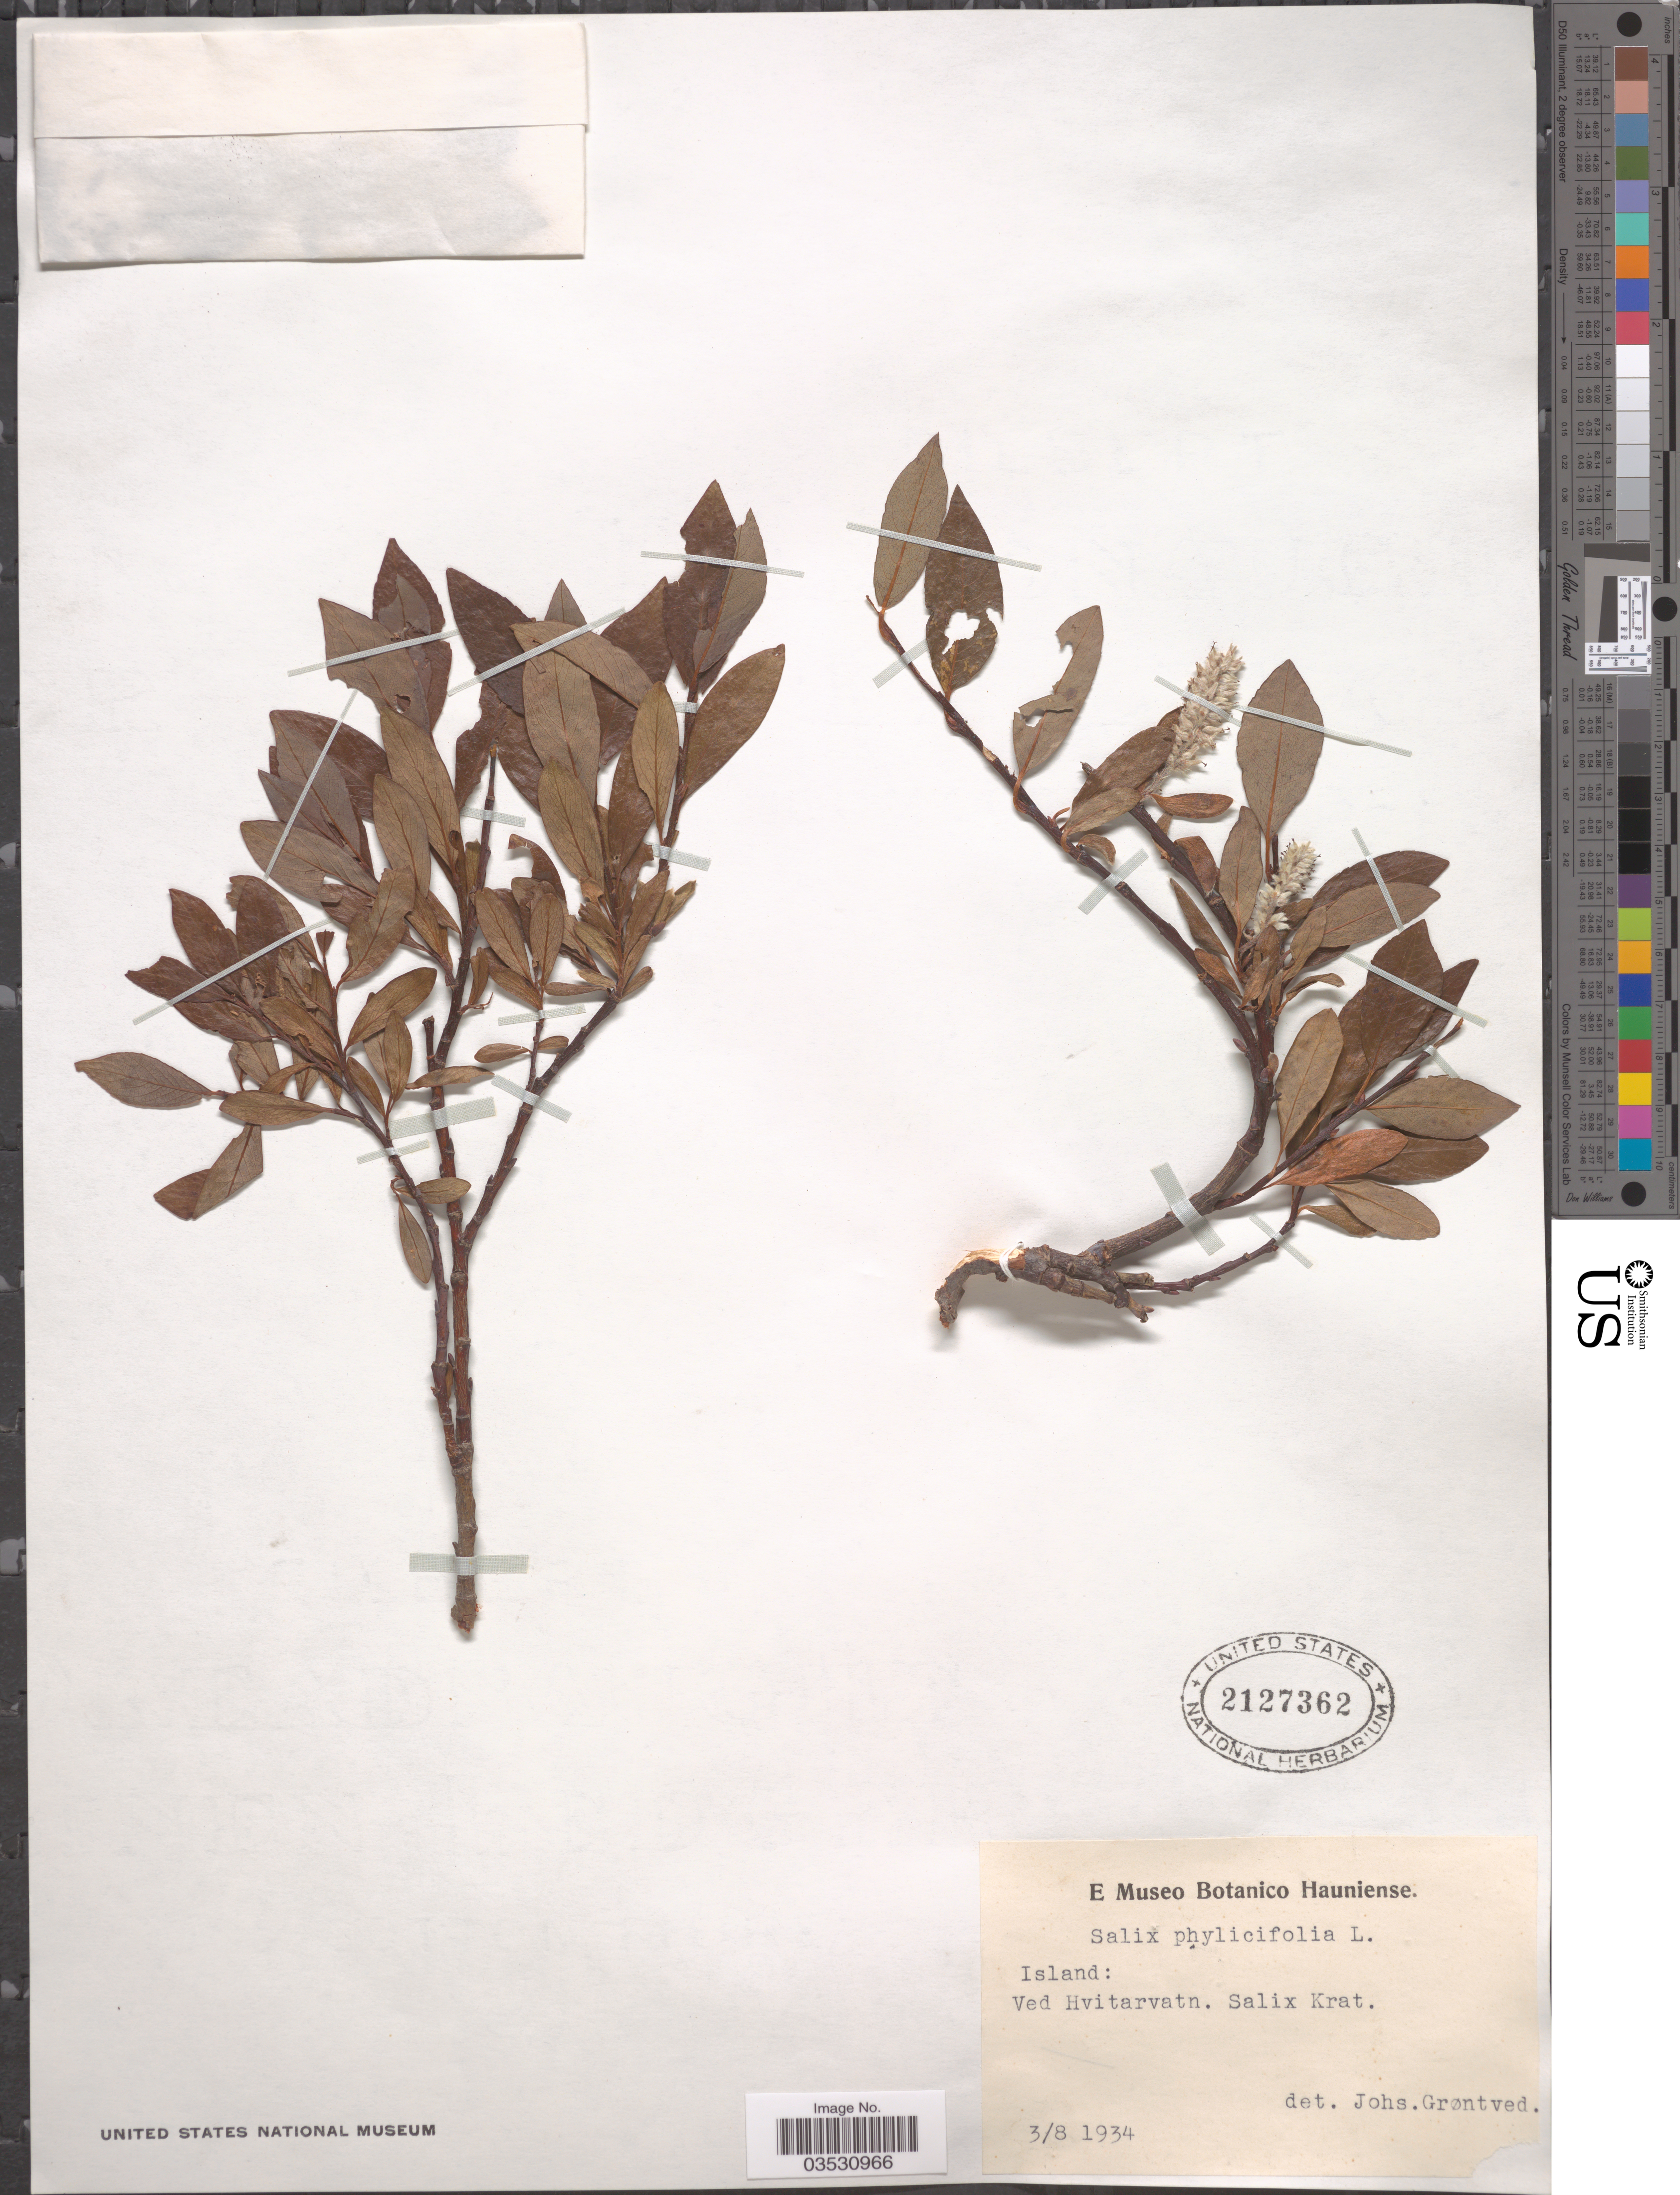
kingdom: Plantae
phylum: Tracheophyta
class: Magnoliopsida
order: Malpighiales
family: Salicaceae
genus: Salix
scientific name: Salix phylicifolia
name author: L.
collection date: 1934-08-03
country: Iceland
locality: Island: Ved Hvitarvatn. Salix Krat.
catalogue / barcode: US 2127362